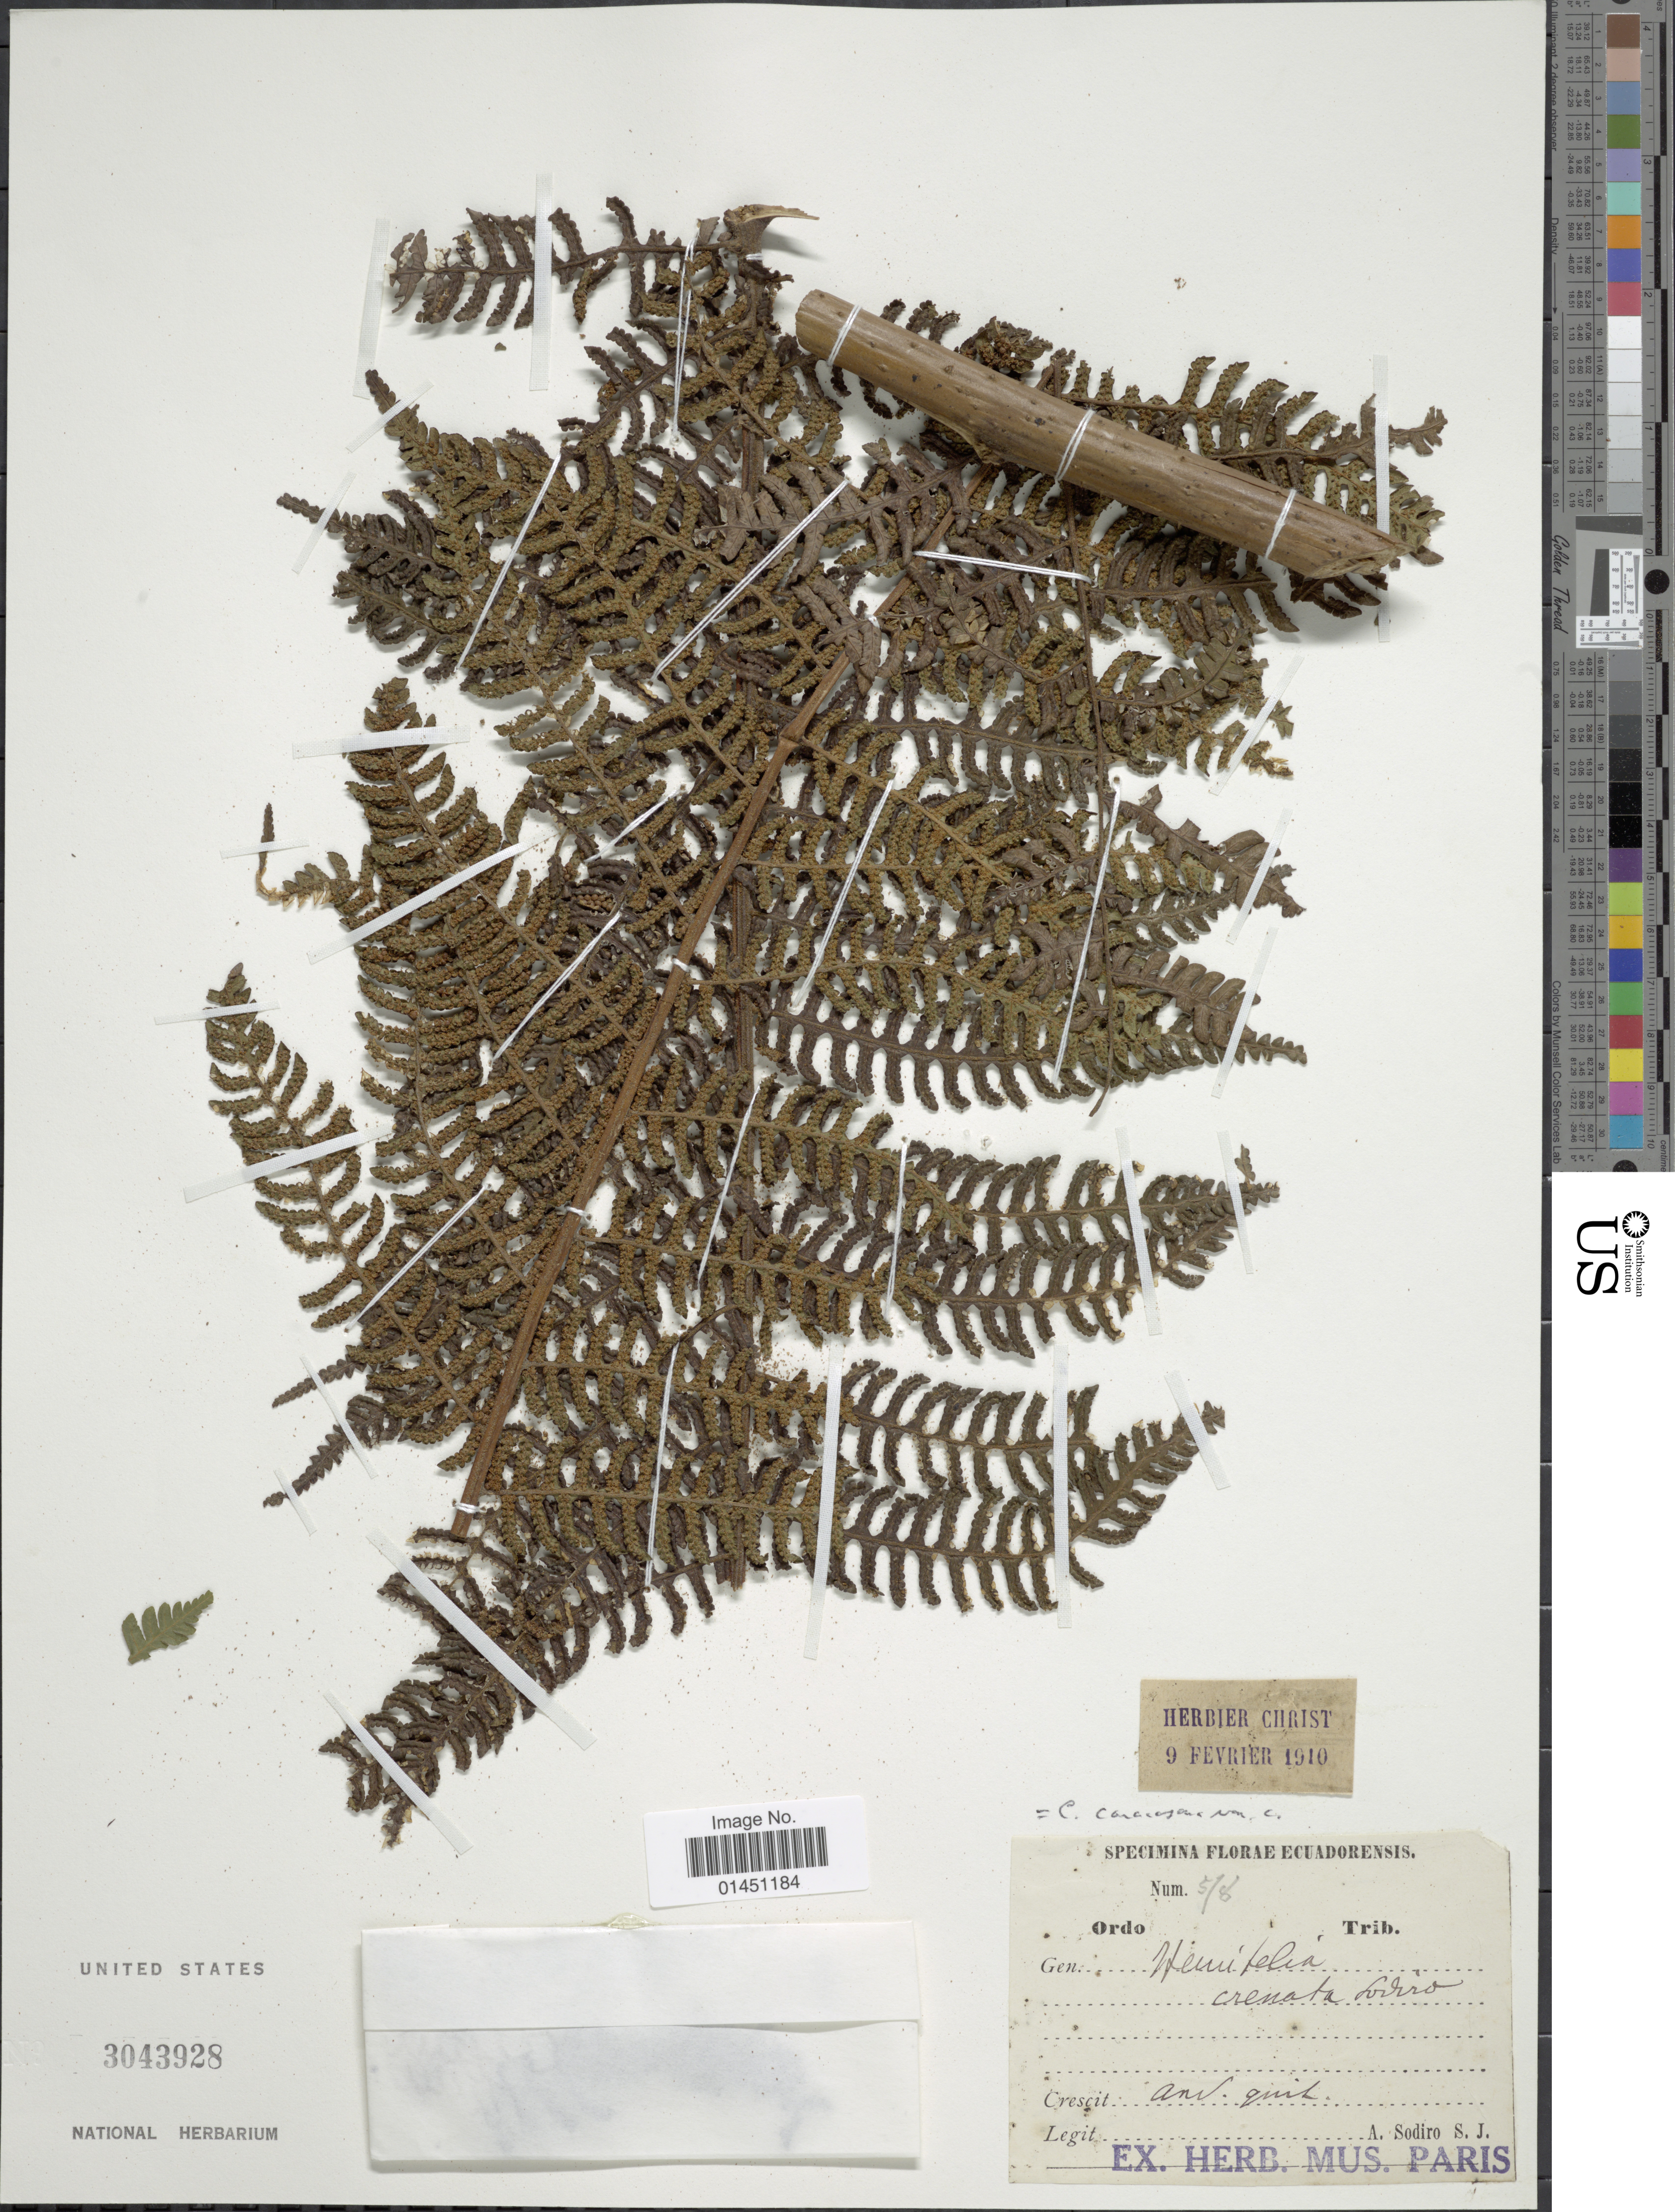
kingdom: Plantae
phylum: Tracheophyta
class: Polypodiopsida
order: Cyatheales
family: Cyatheaceae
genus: Cyathea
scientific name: Cyathea caracasana var. caracasana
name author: (Klotzsch) Domin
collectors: L. Sodiro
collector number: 5/8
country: Ecuador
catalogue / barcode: US 3043928